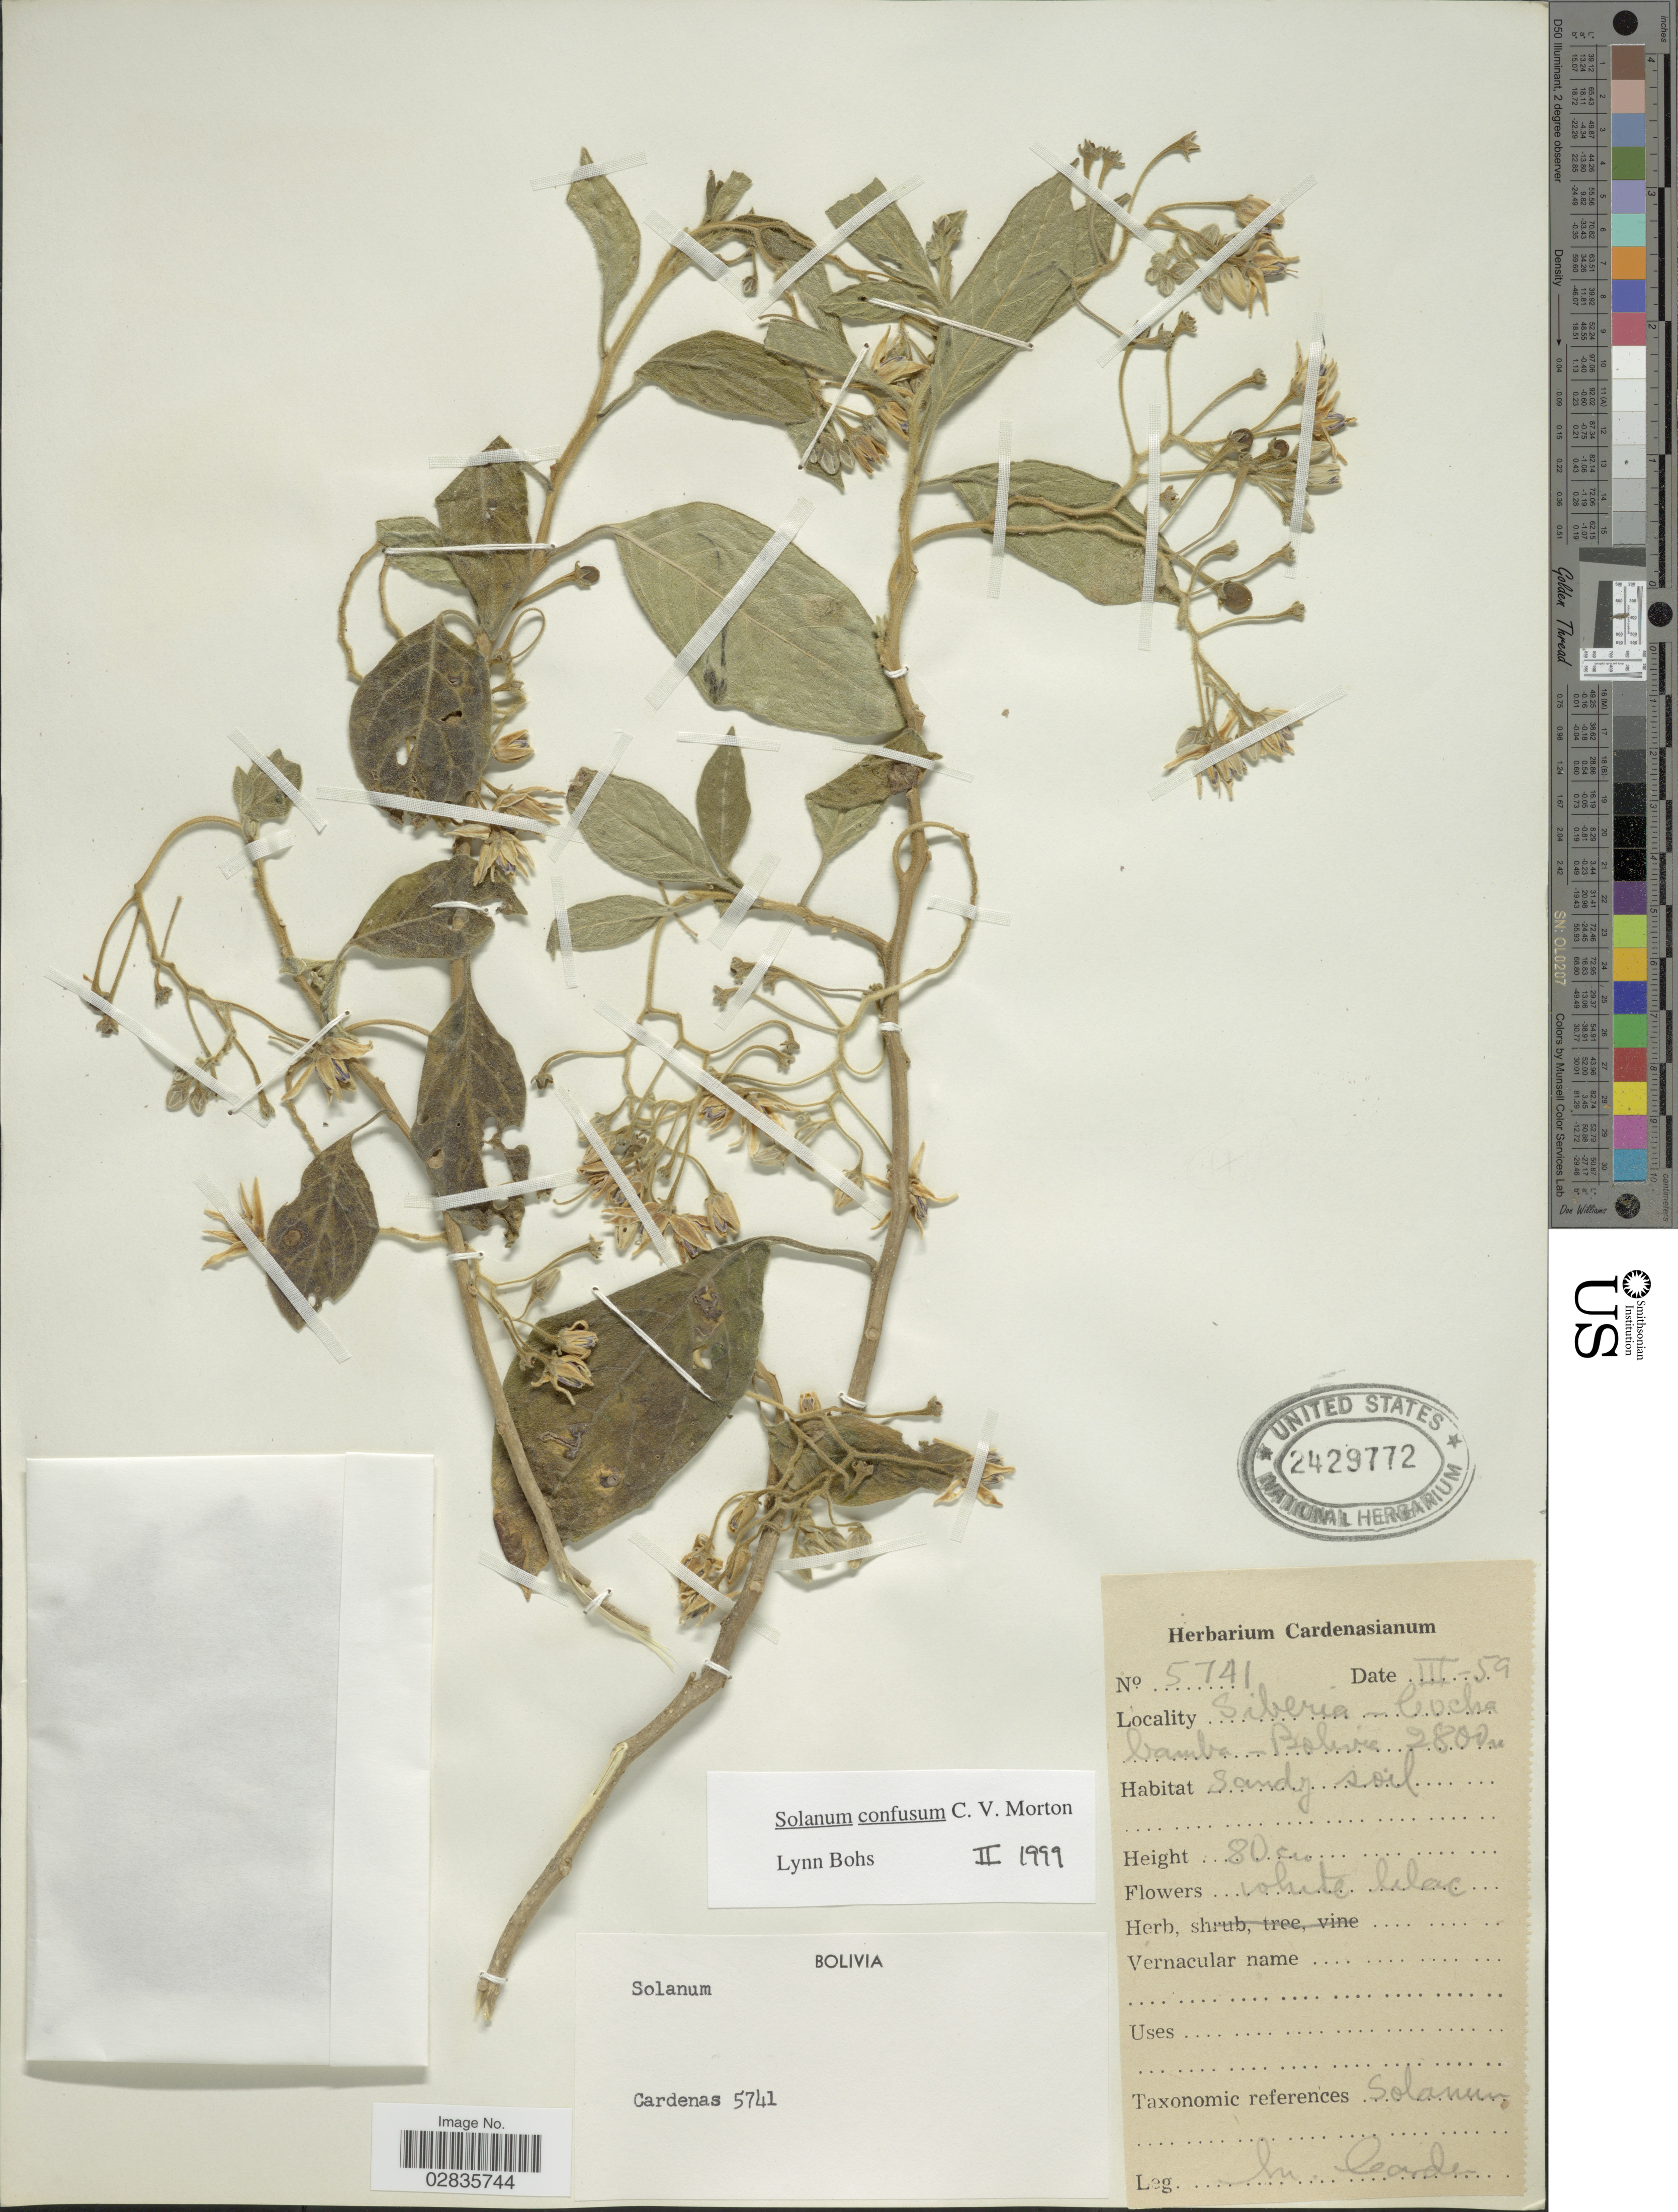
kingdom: Plantae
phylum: Tracheophyta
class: Magnoliopsida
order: Solanales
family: Solanaceae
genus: Solanum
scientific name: Solanum confusum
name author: C.V. Morton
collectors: M. Cárdenas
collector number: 5741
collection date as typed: Transcribed d/m/y: /3/59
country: Bolivia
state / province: Cochabamba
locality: Siberia.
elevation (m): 2800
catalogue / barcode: US 2429772